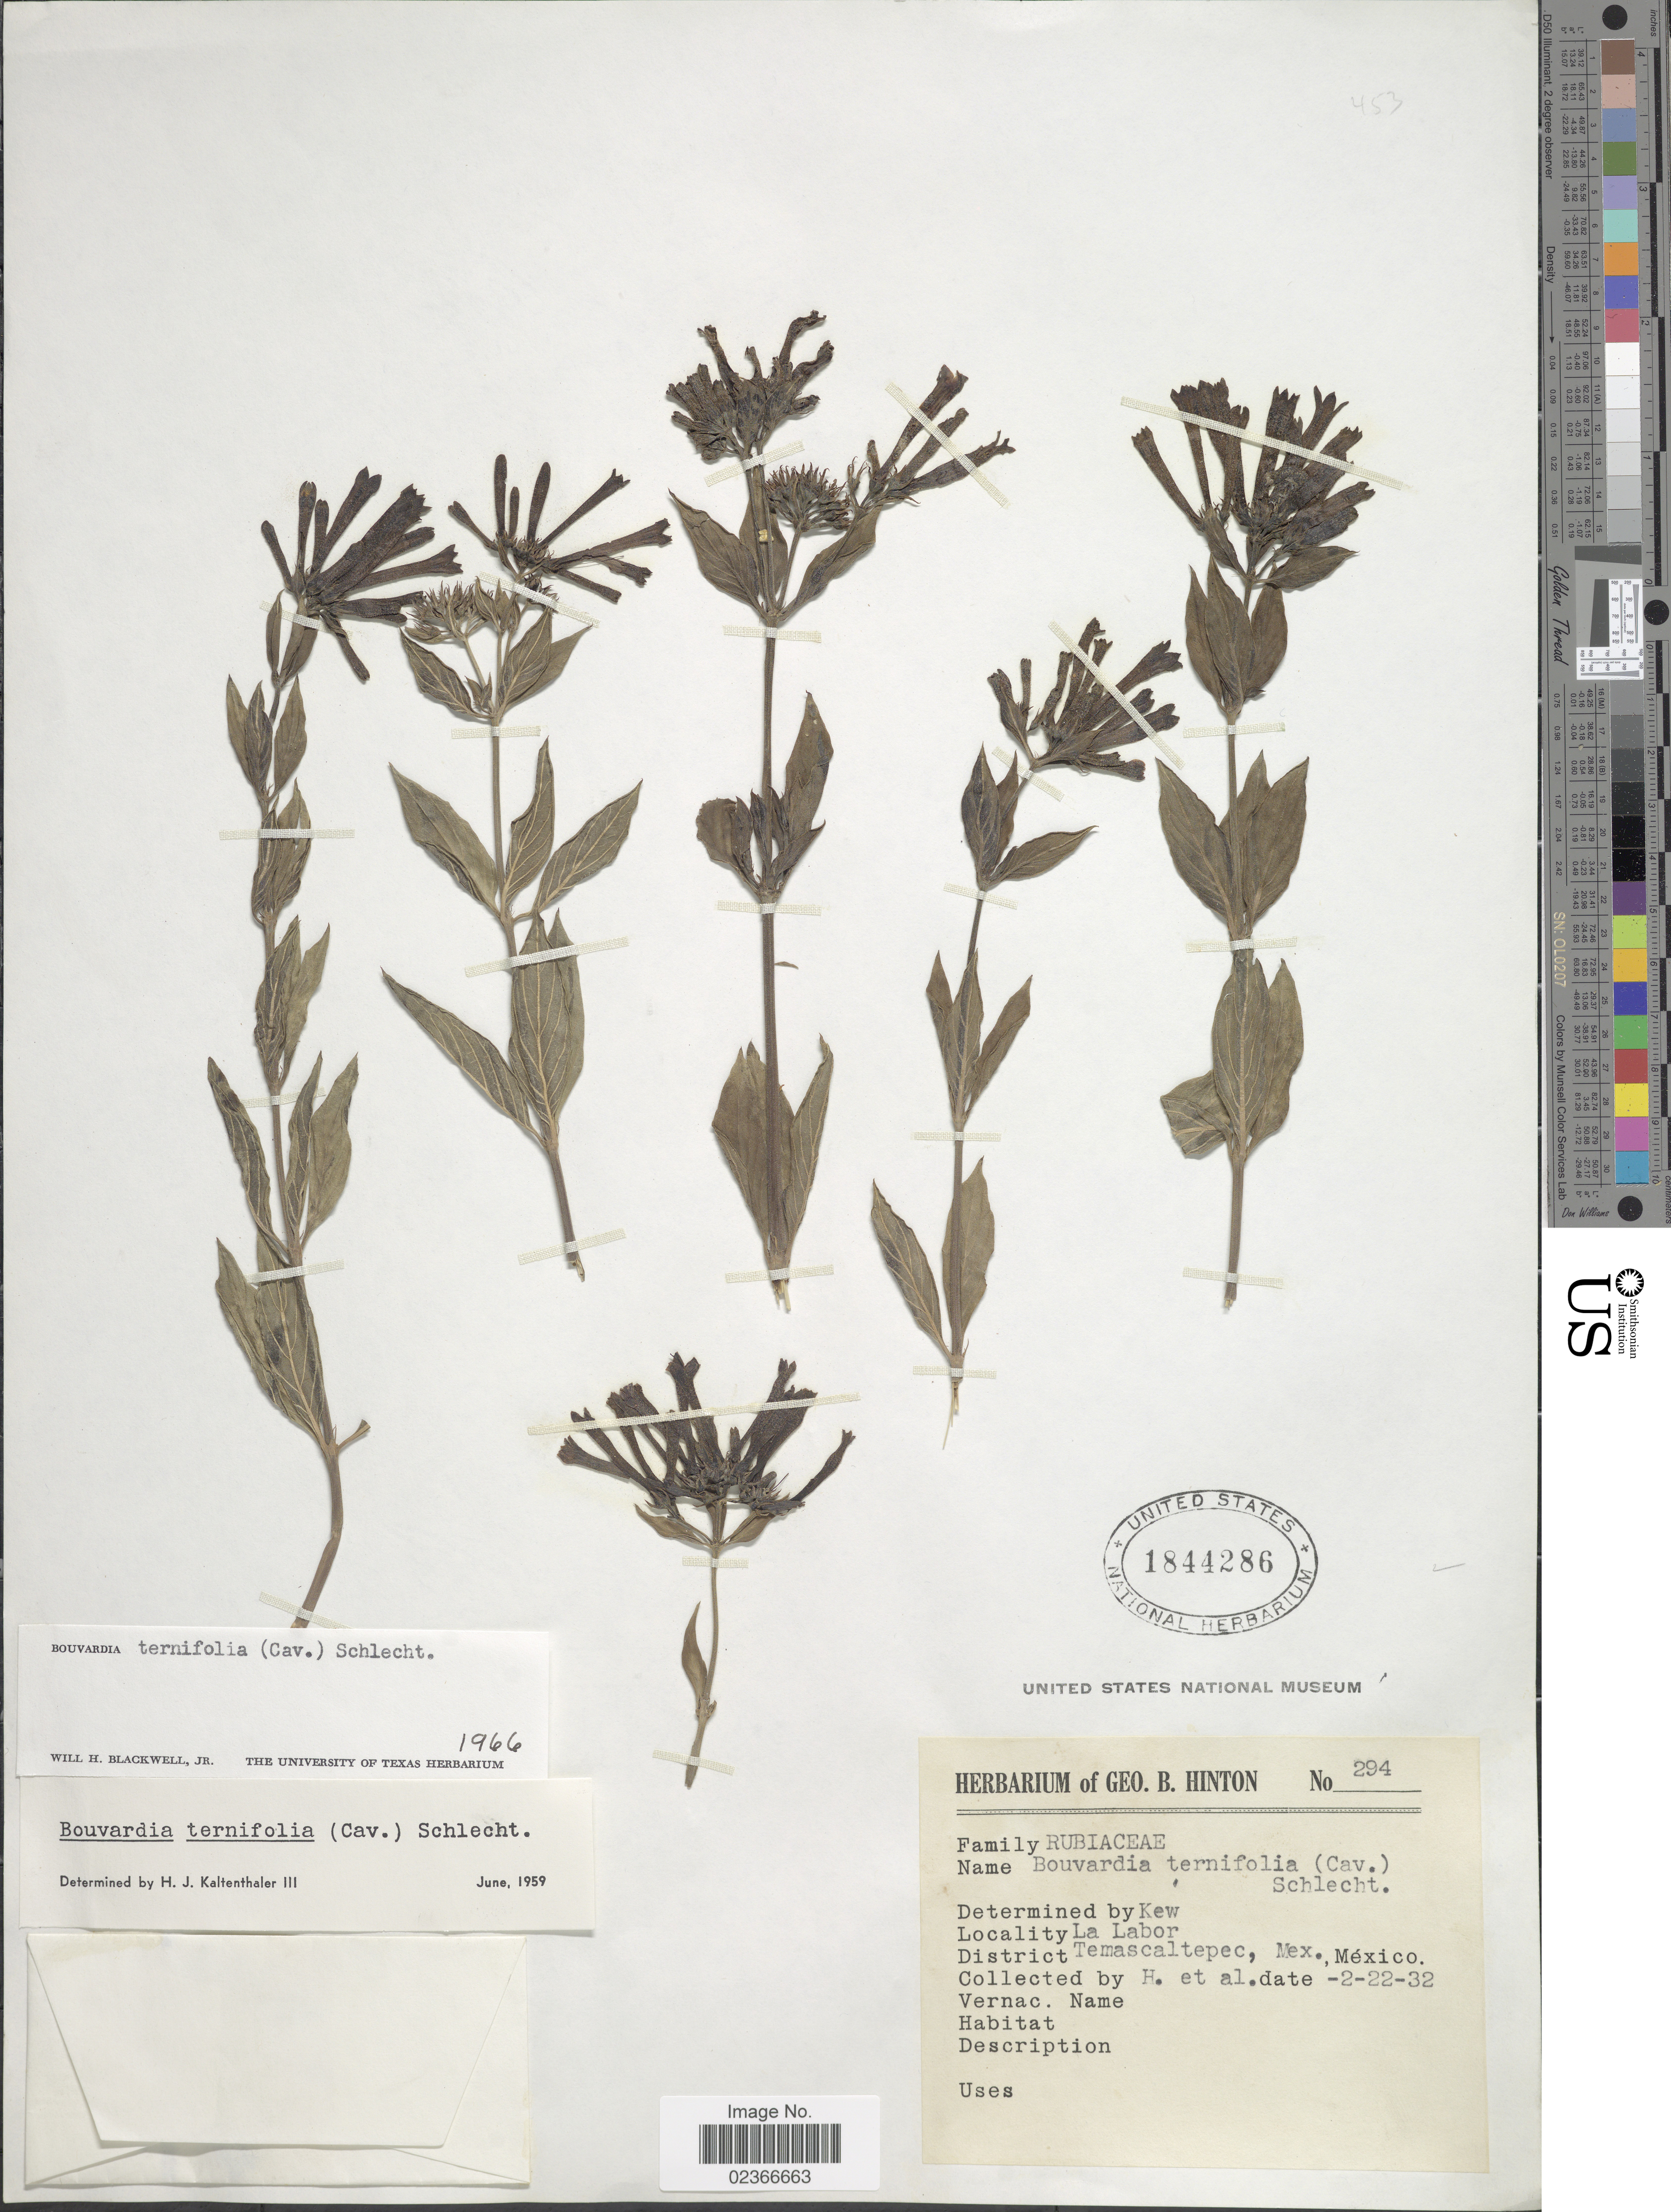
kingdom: Plantae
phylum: Tracheophyta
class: Magnoliopsida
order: Gentianales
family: Rubiaceae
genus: Bouvardia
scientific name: Bouvardia ternifolia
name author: (Cav.) Schltdl.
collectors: G. B. Hinton & et al.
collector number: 294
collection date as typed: Transcribed d/m/y: 22/2/32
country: Mexico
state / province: México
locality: La Labor. District Temascaltepec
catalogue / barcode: US 1844286